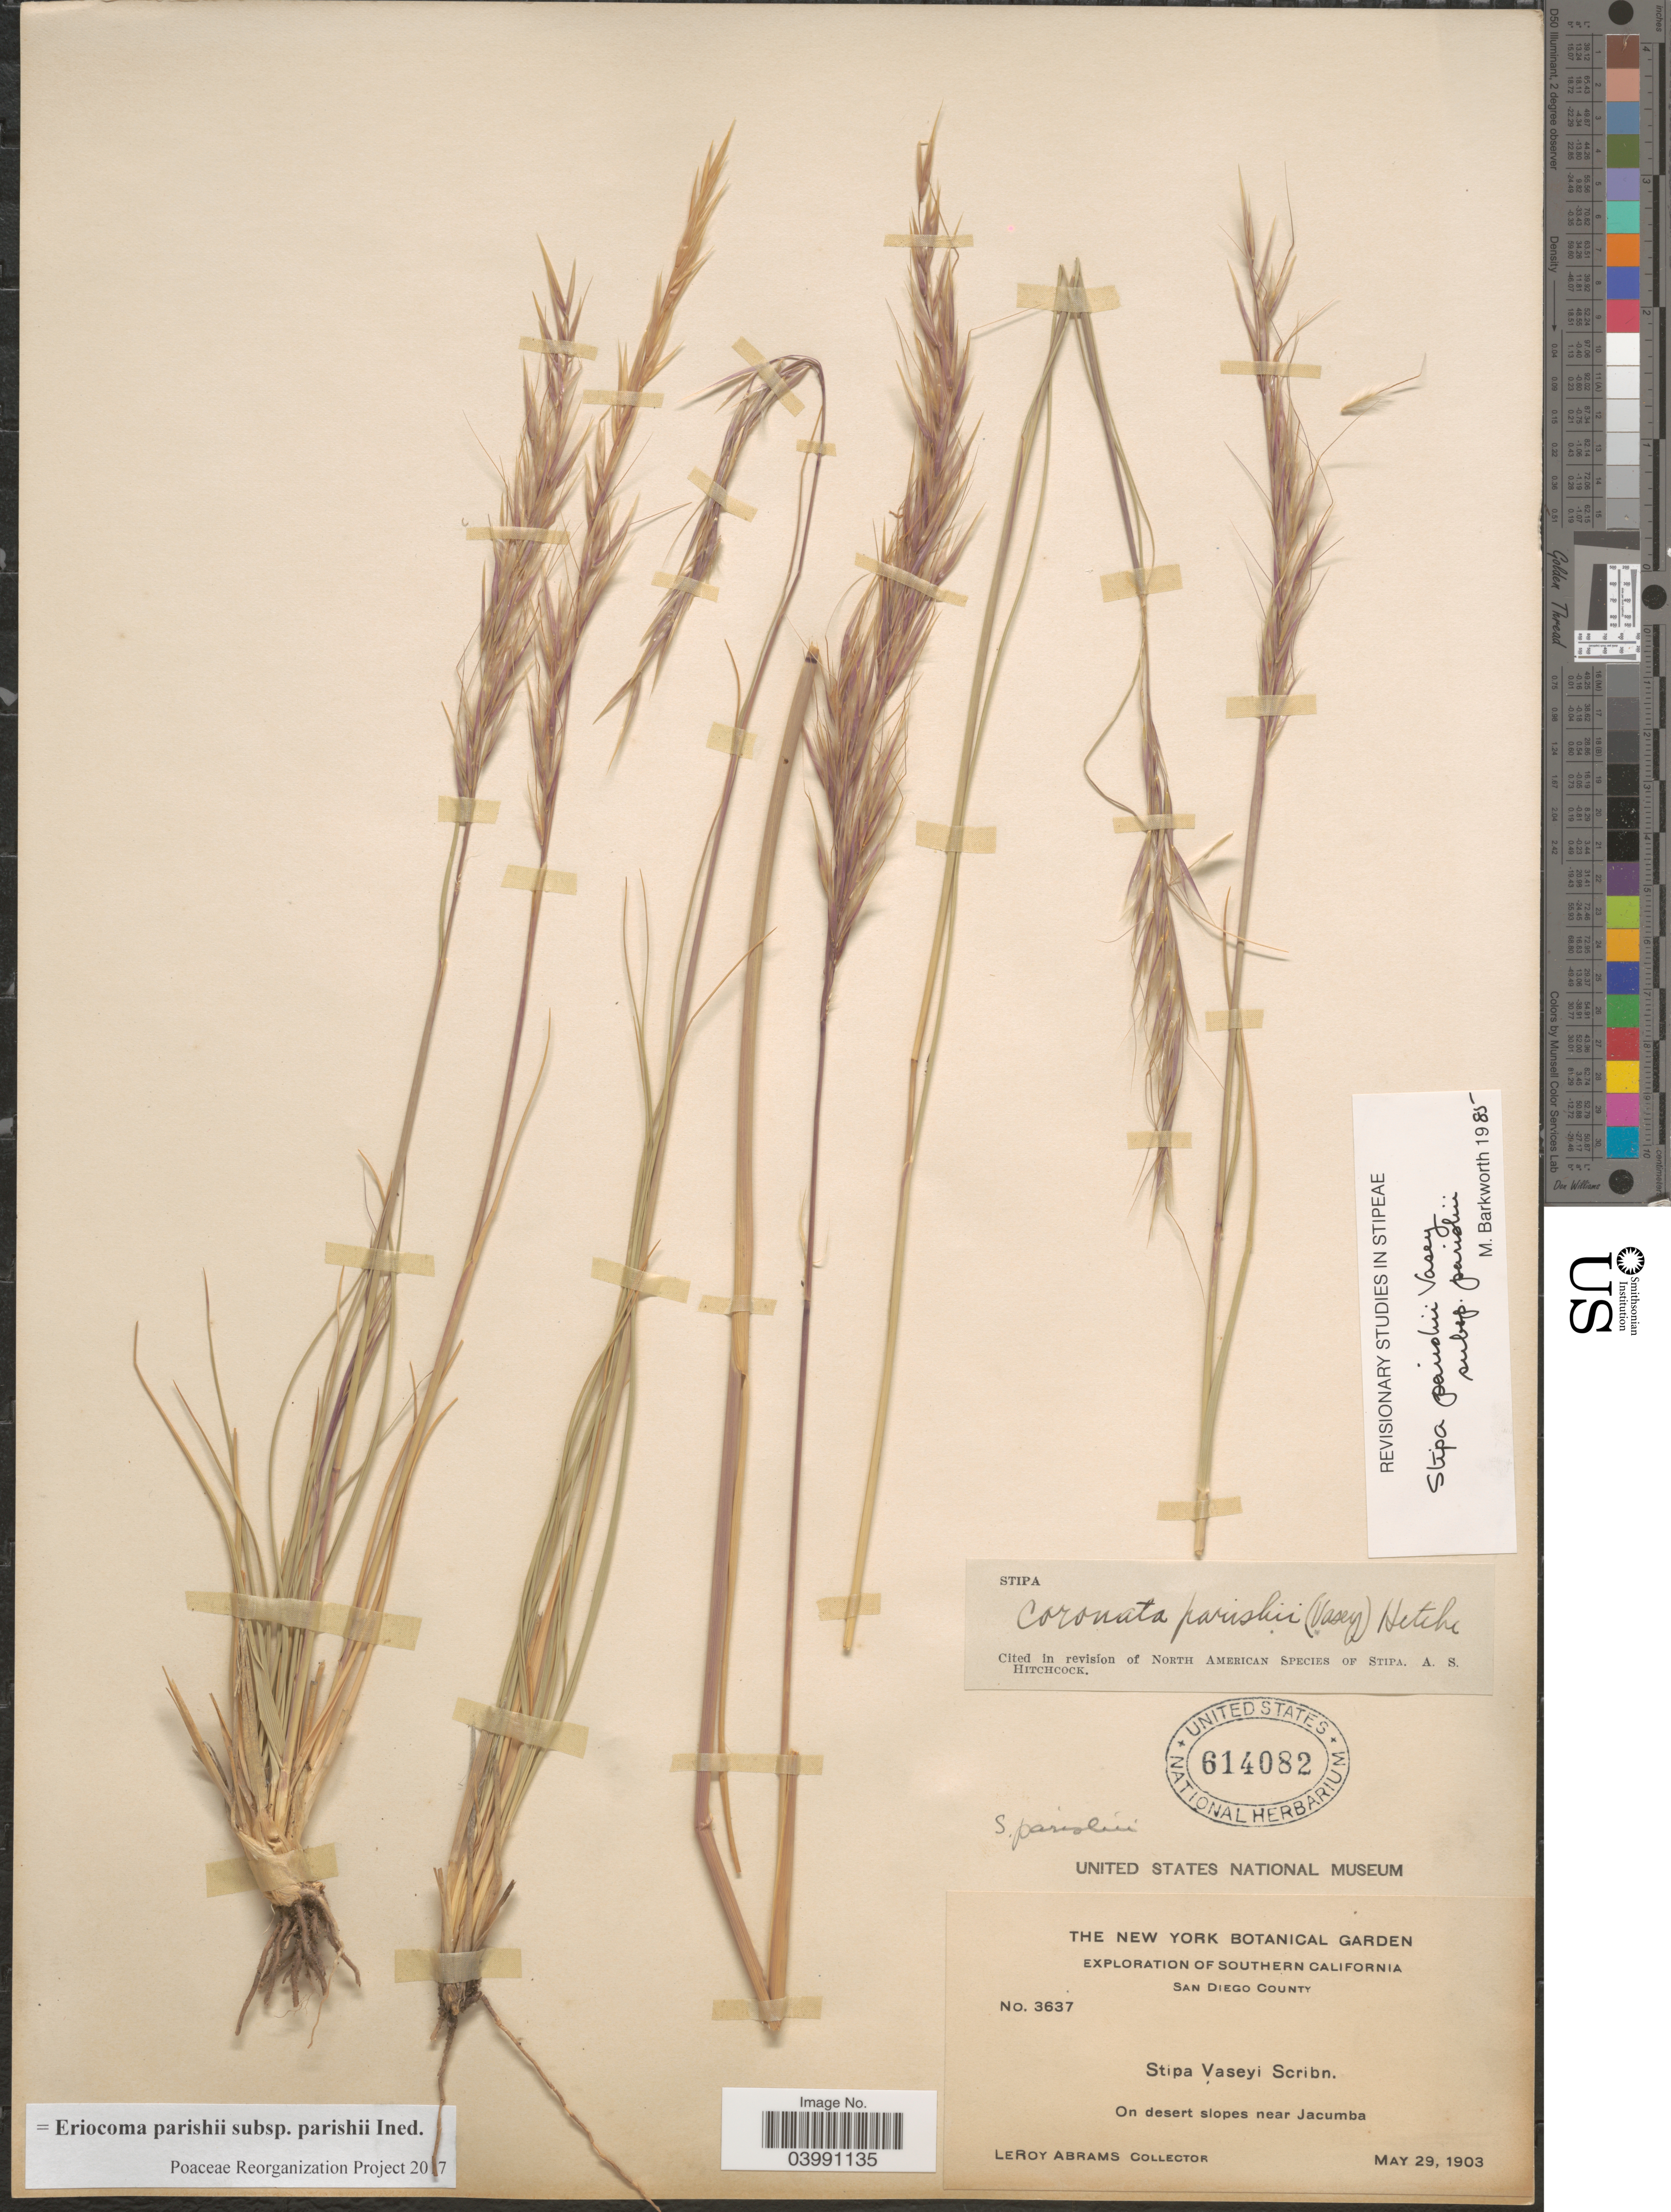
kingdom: Plantae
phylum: Tracheophyta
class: Liliopsida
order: Poales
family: Poaceae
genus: Eriocoma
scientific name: Eriocoma parishii subsp. parishii ined.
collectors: L. Abrams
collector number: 3637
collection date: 1903-05-29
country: United States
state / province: California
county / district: San Diego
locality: Southern California. San Diego County. On desert slopes near Jacumba.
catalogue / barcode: US 614082